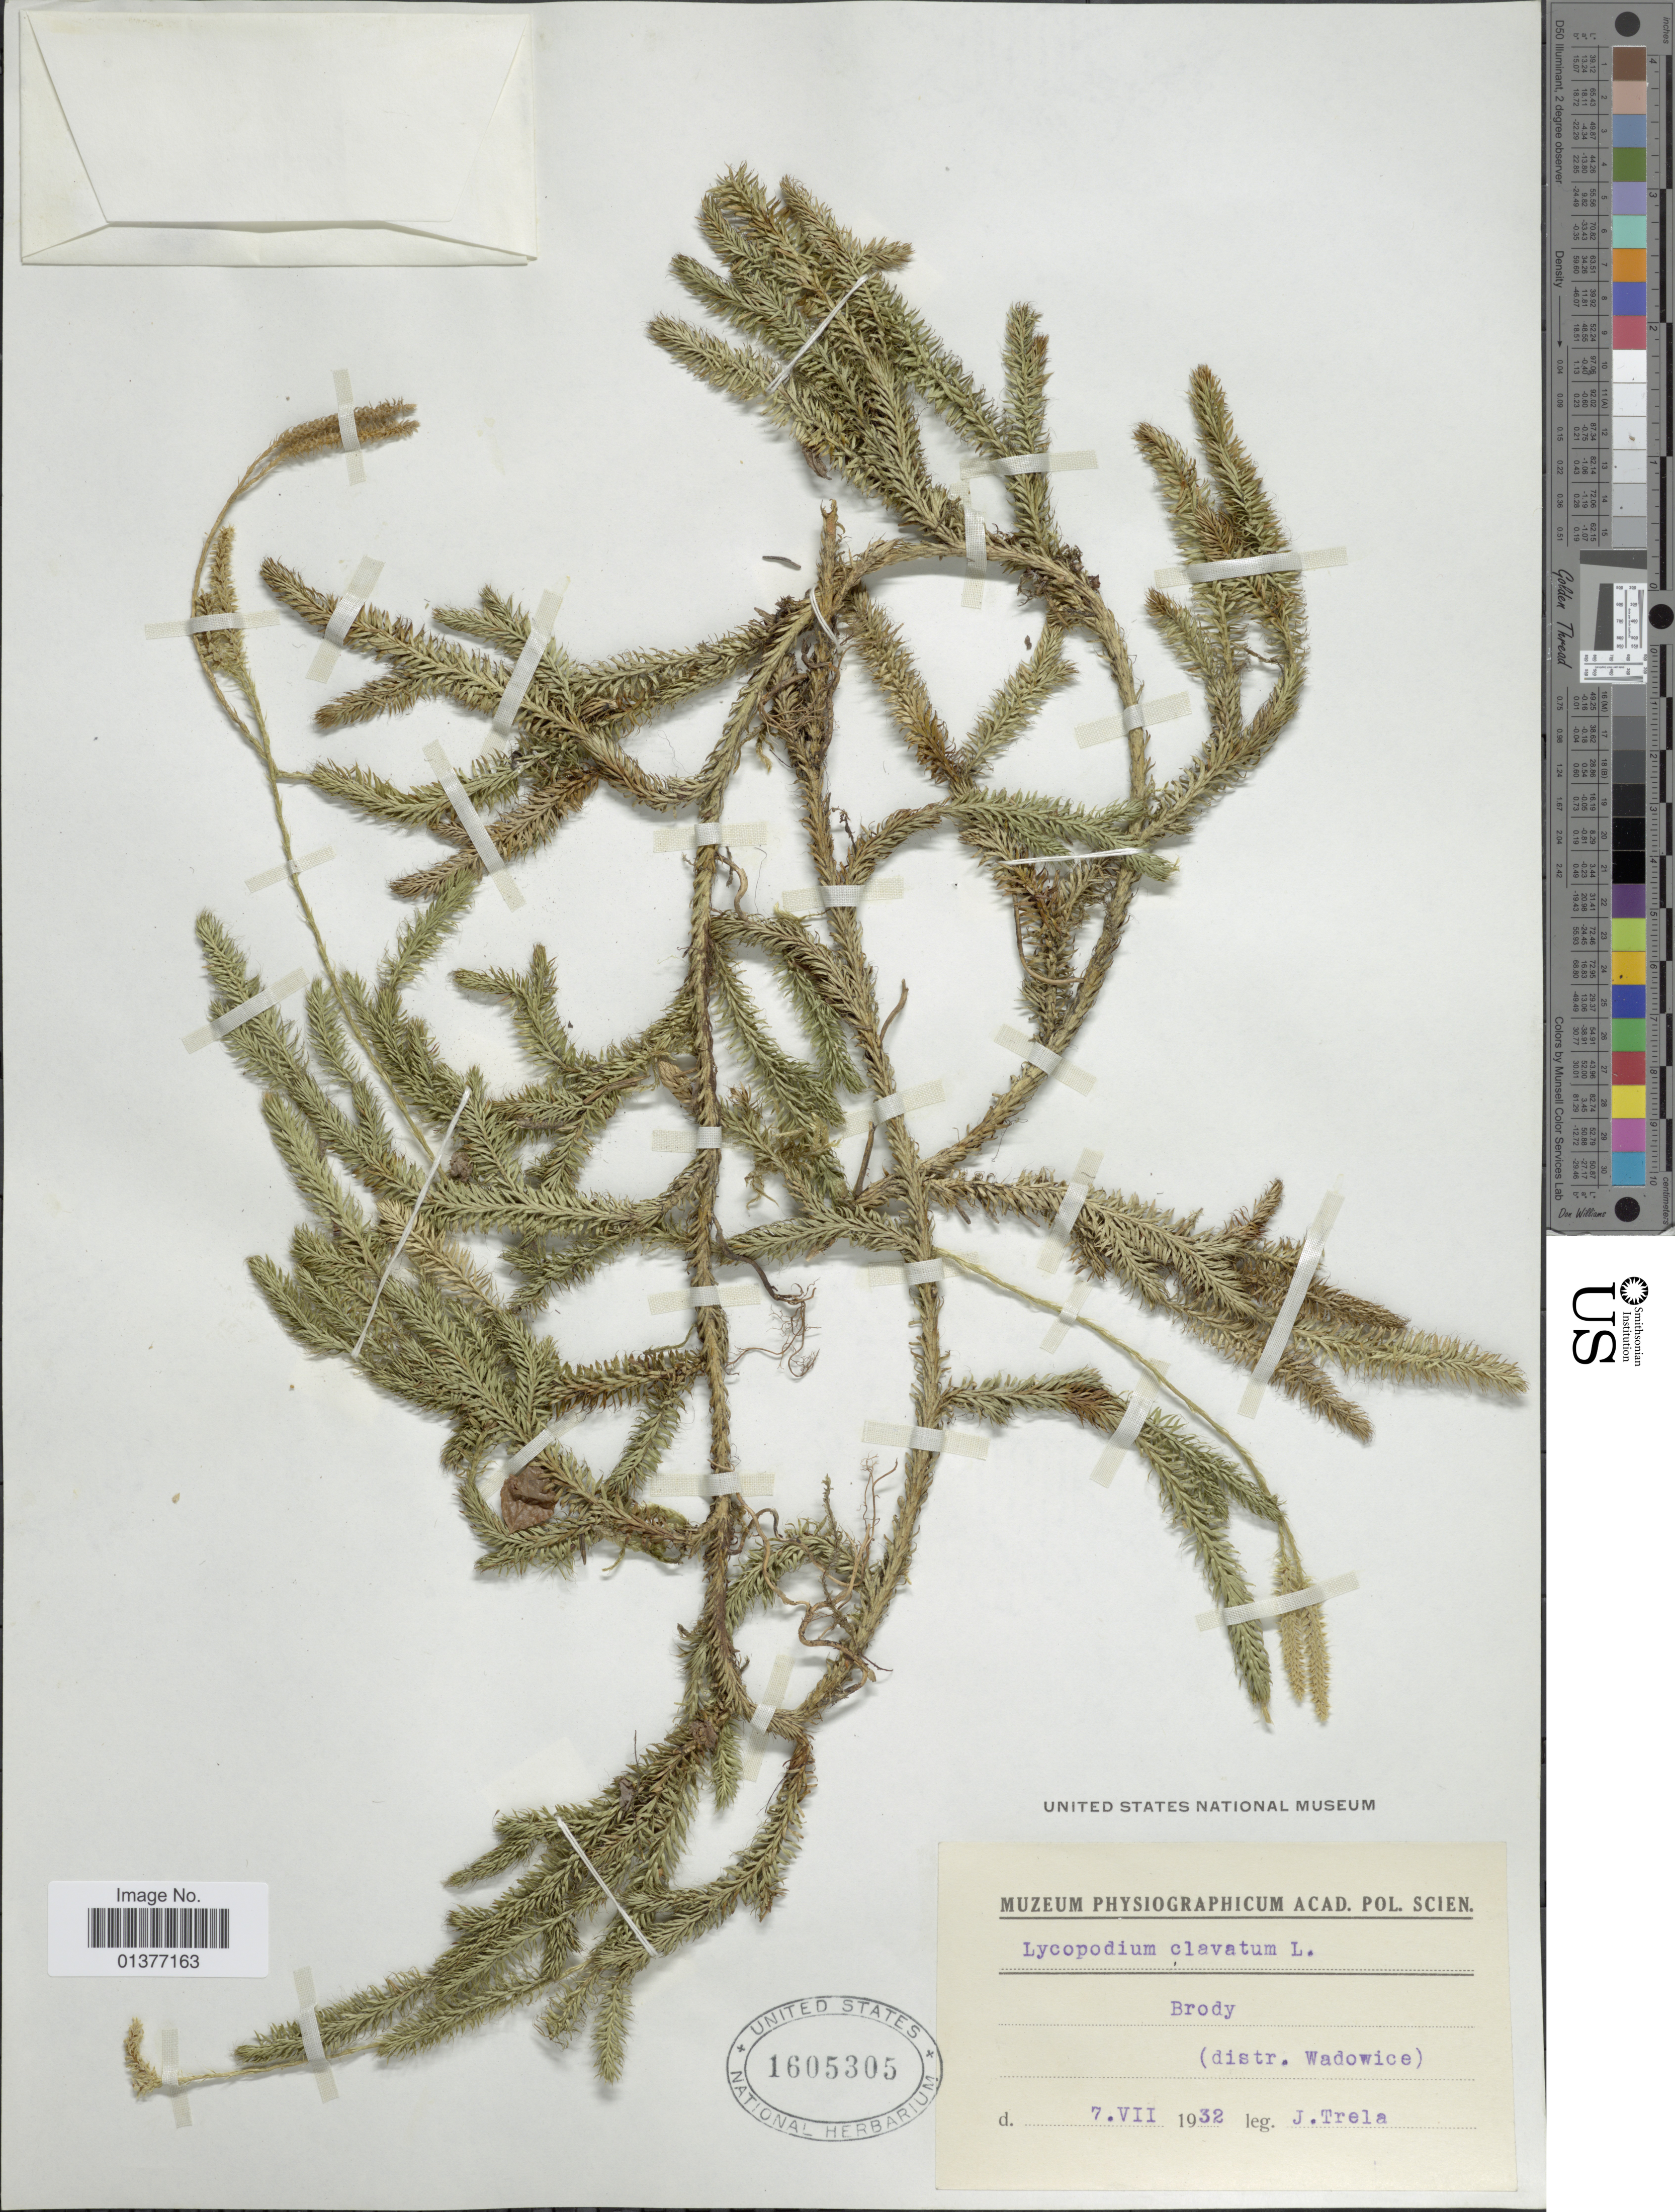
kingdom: Plantae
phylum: Tracheophyta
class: Lycopodiopsida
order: Lycopodiales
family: Lycopodiaceae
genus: Lycopodium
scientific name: Lycopodium clavatum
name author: L.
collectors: J. Trela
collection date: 1932-07-07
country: Poland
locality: Brody(distr. Wadowice)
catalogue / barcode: US 1605305